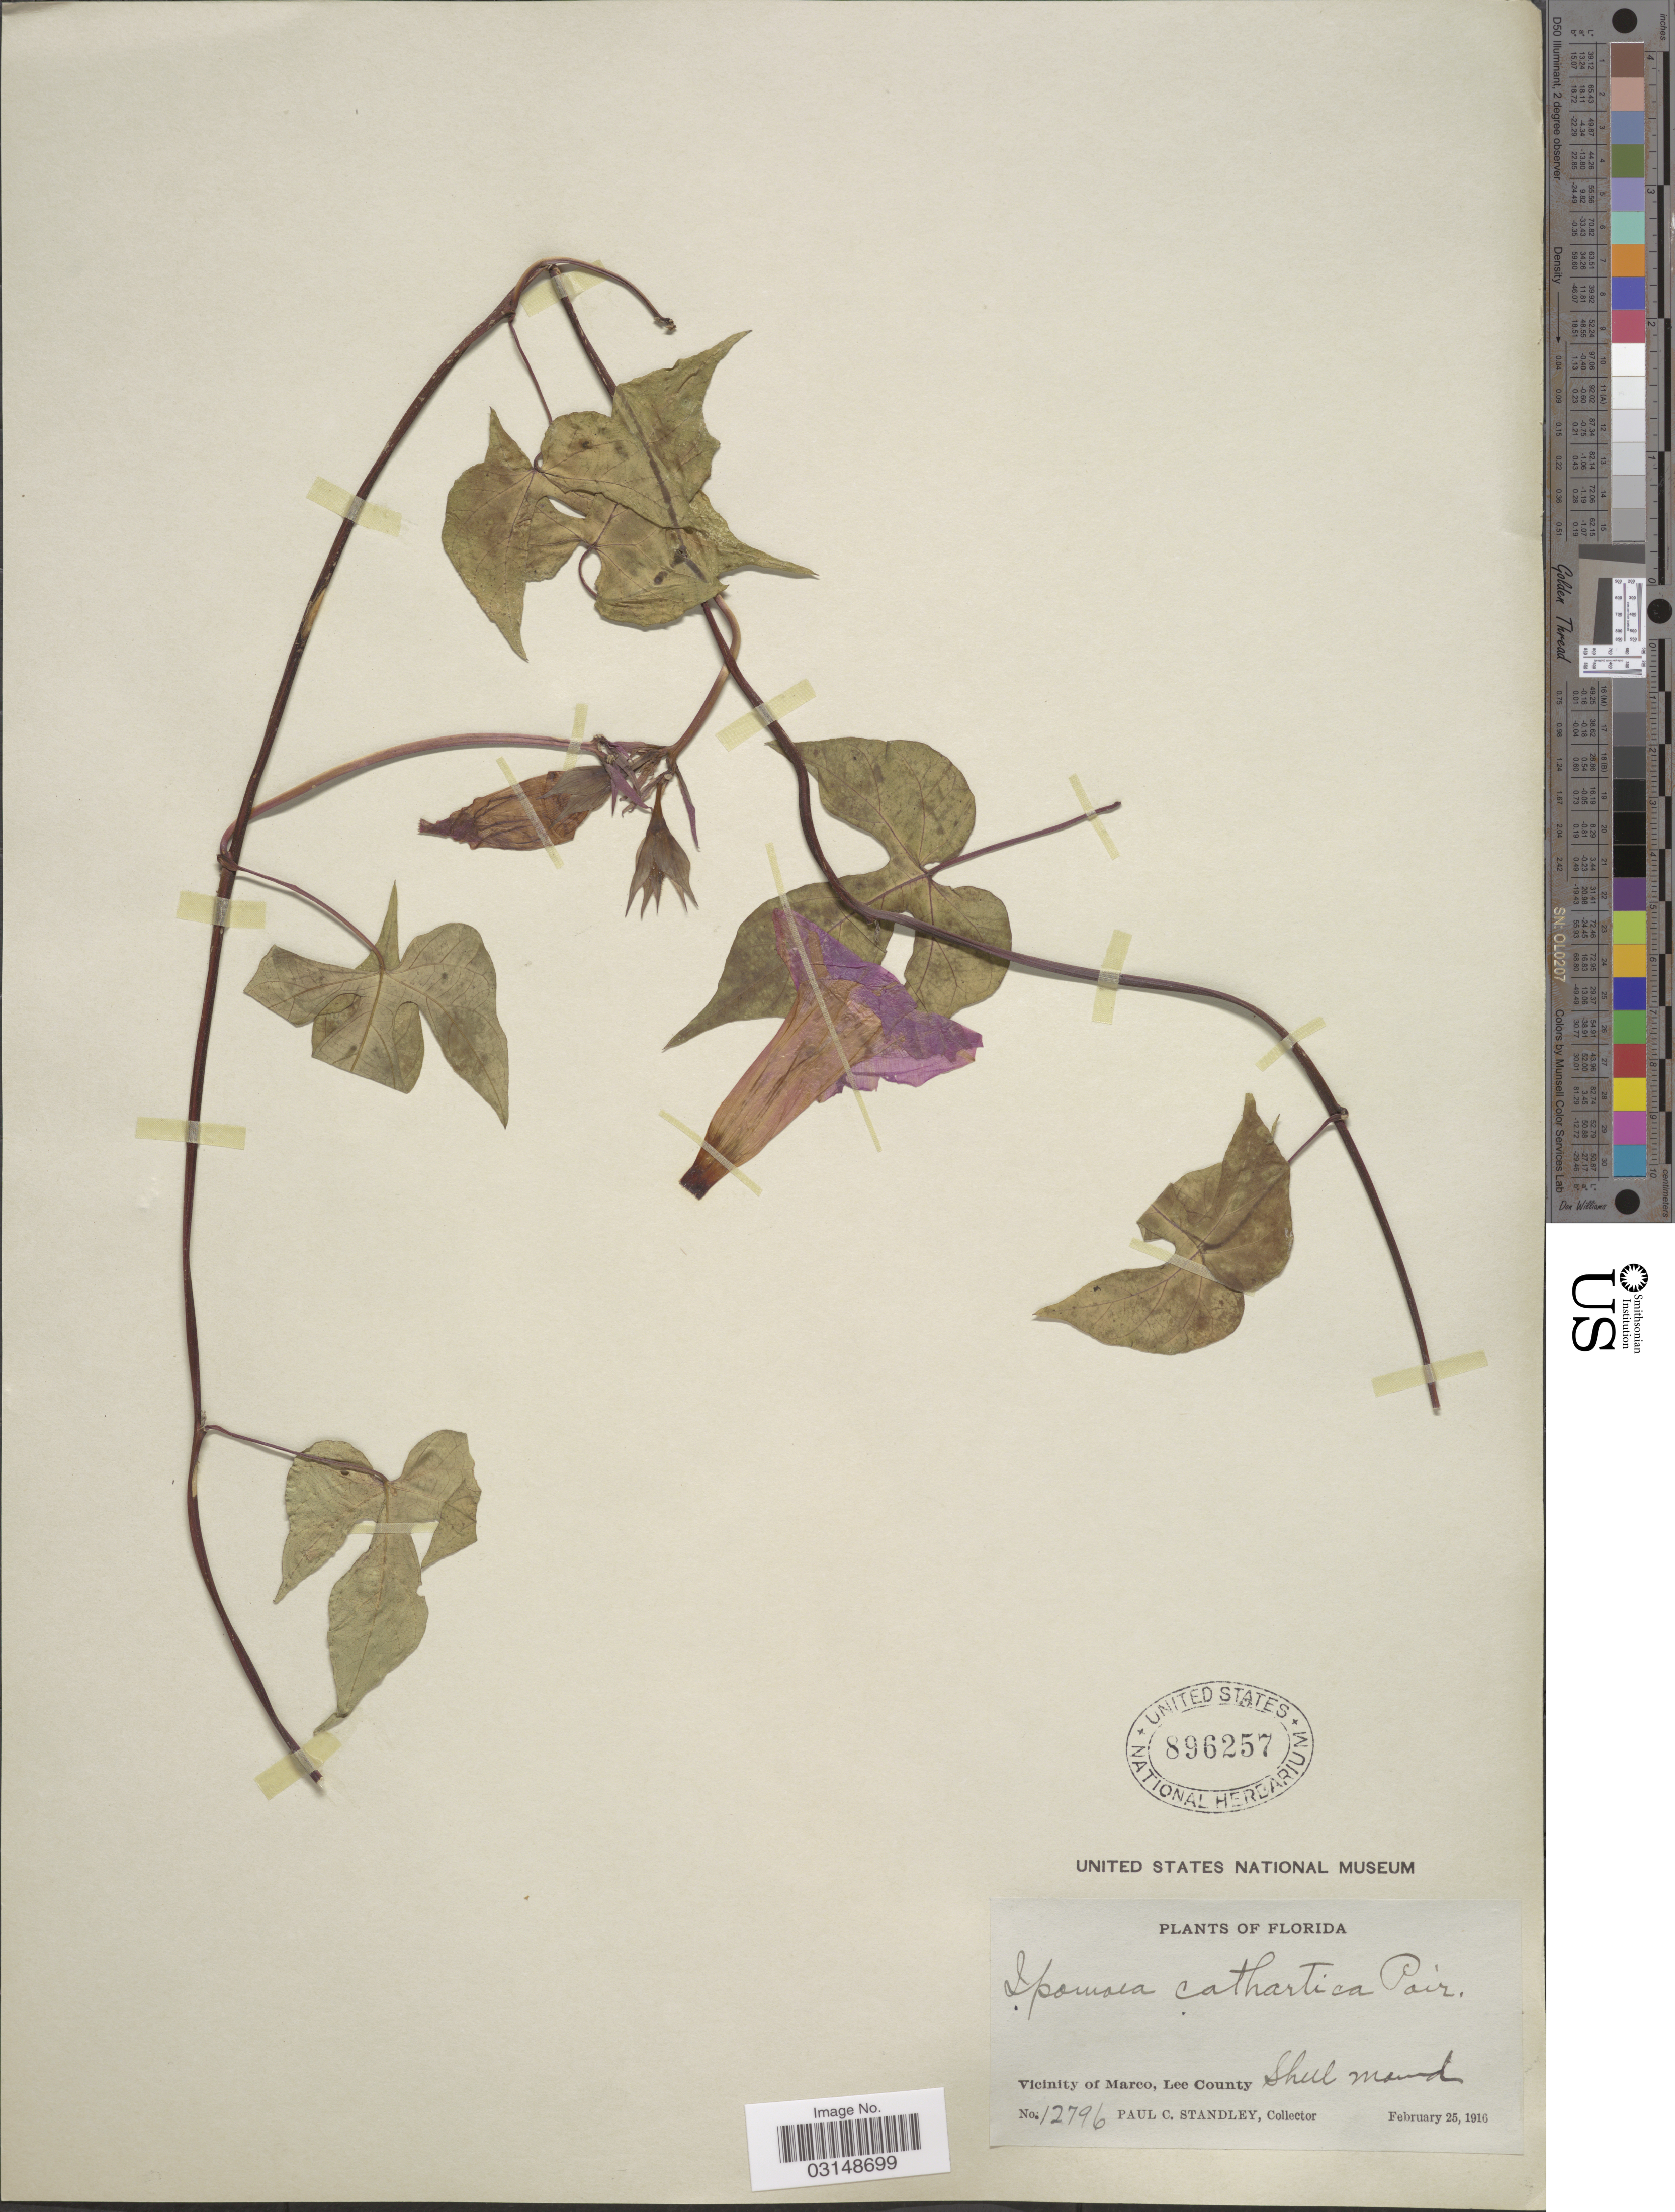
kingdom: Plantae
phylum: Tracheophyta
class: Magnoliopsida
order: Solanales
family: Convolvulaceae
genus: Ipomoea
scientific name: Ipomoea indica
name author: (Burm.) Merr.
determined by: Strong, Mark T., (BOT), Smithsonian Institution - National Museum of Natural History (UNITED STATES)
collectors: P. C. Standley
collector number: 12796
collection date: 1916-02-25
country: United States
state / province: Florida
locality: Vicinity of Marco, Lee County.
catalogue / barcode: US 896257